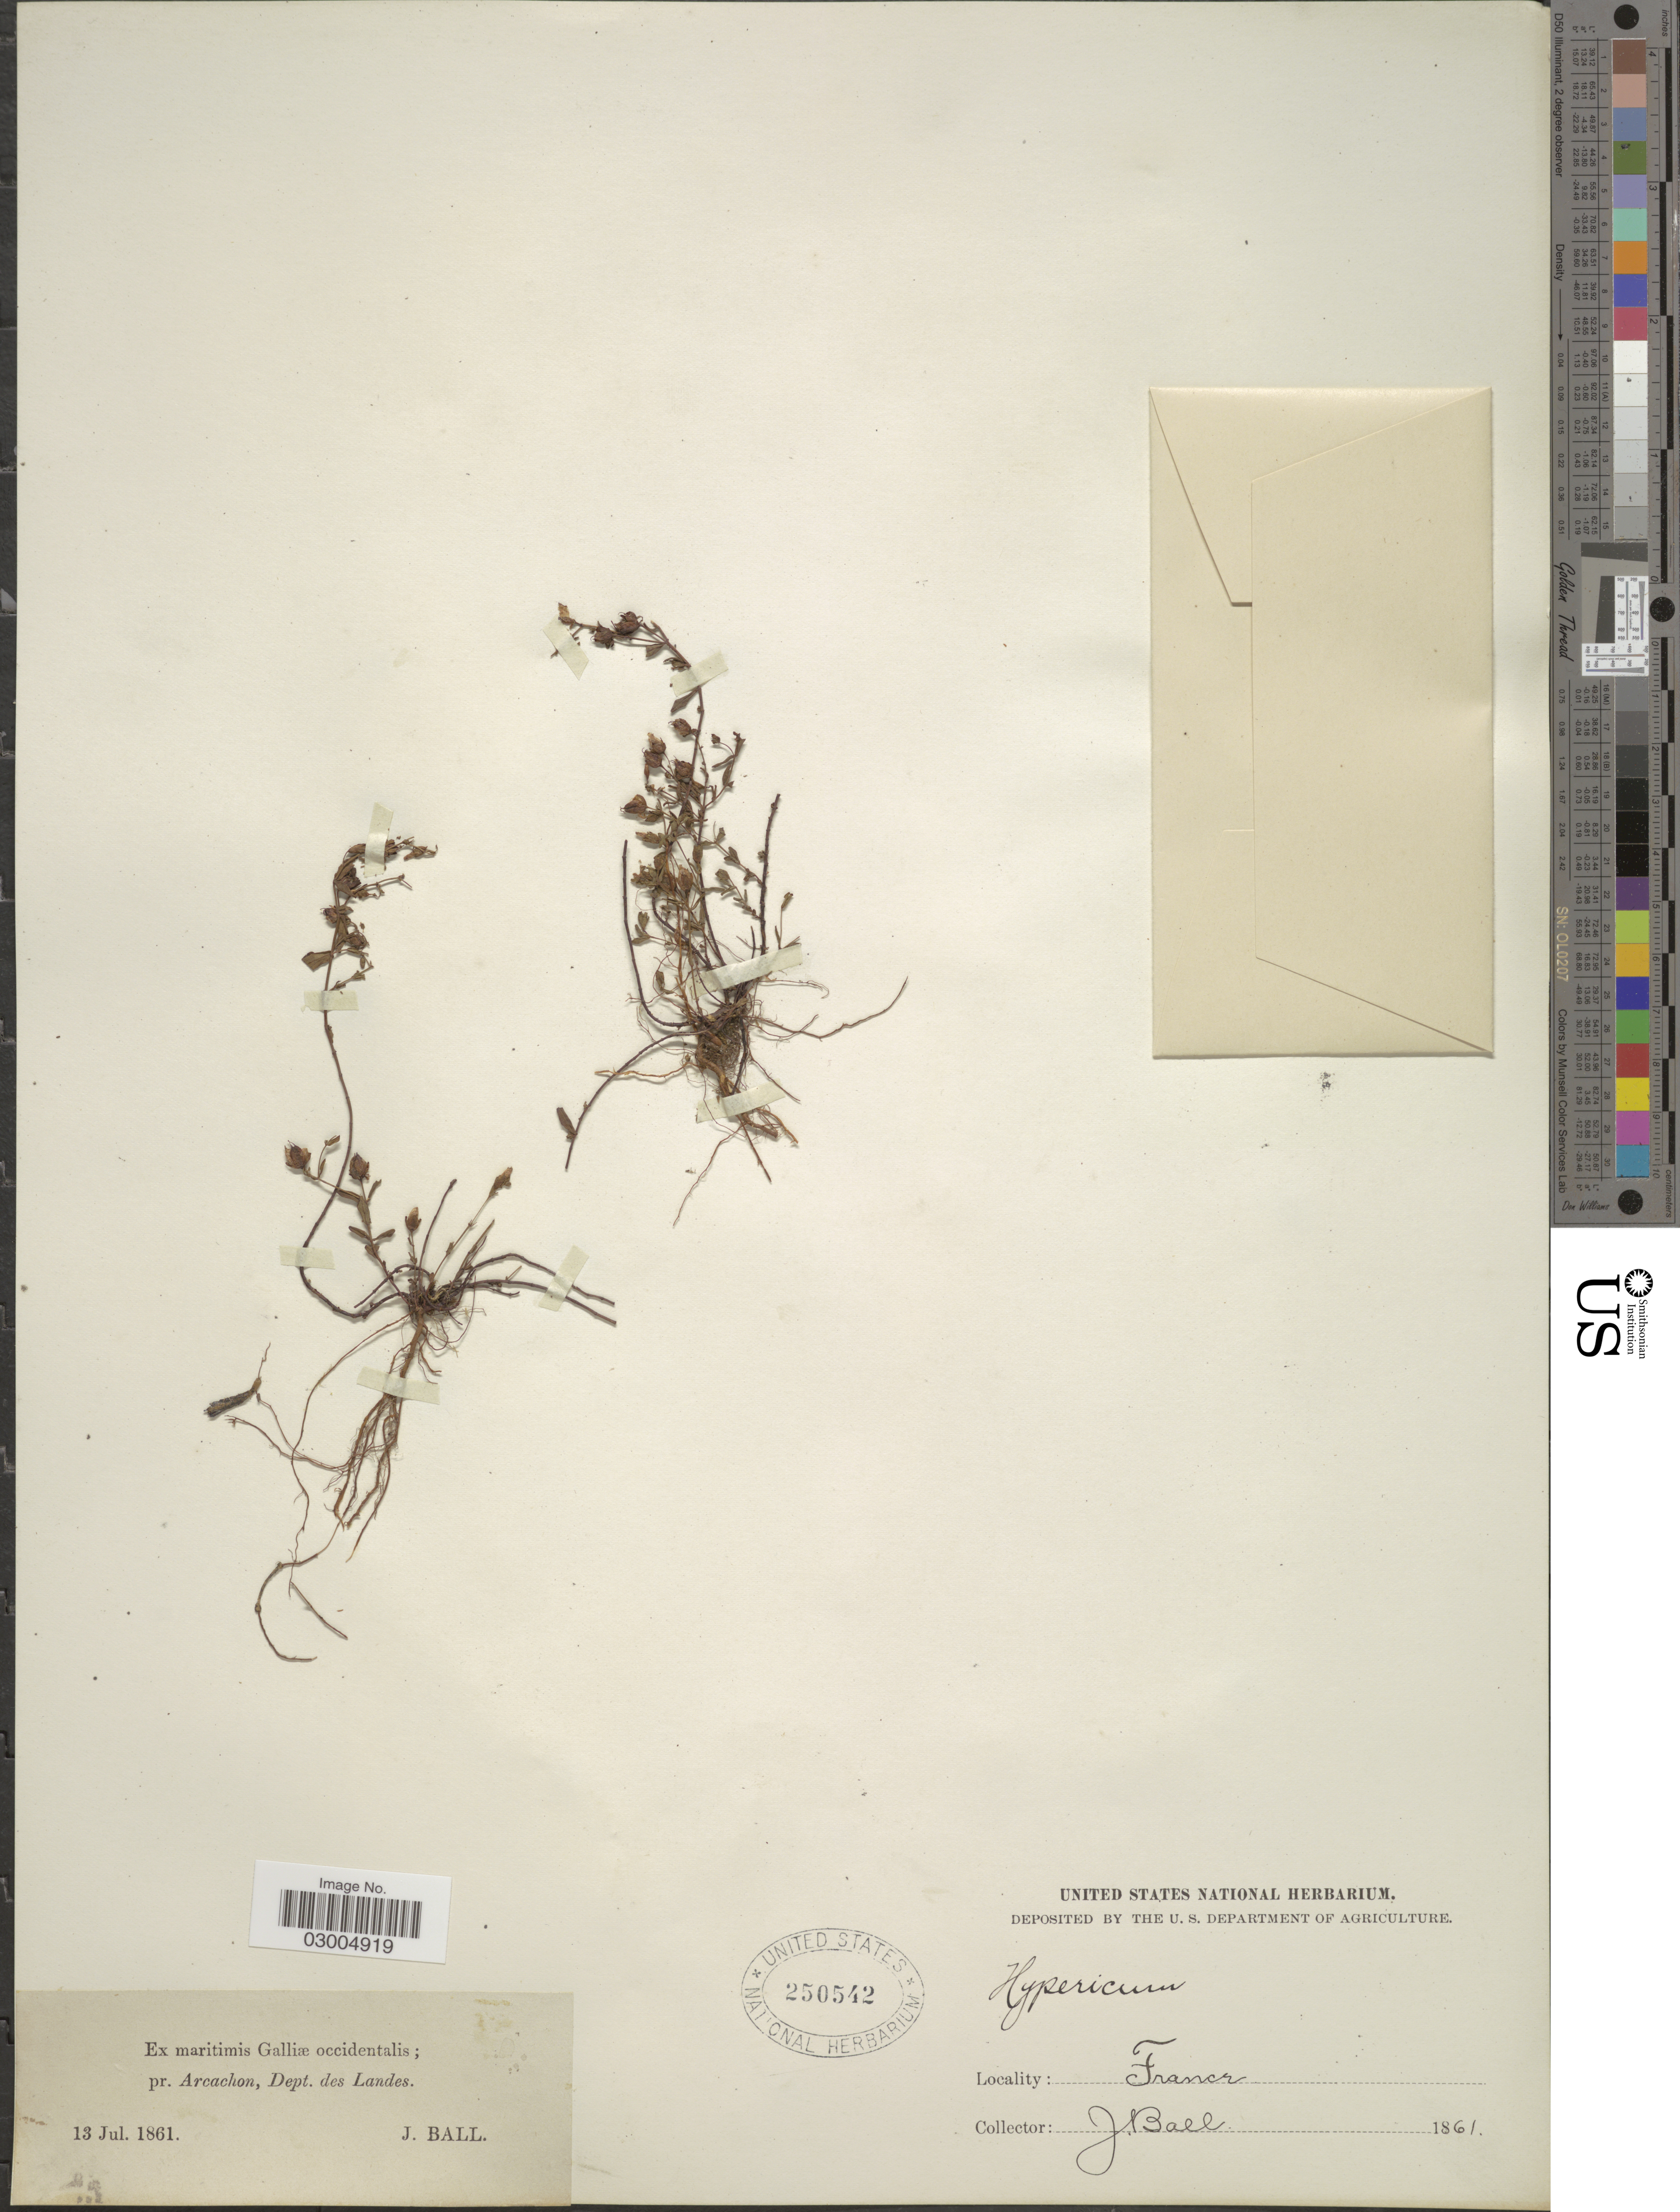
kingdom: Plantae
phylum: Tracheophyta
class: Magnoliopsida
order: Malpighiales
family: Hypericaceae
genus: Hypericum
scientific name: Hypericum sp.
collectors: J. Ball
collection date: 1861-07-13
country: France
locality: Ex maritimis Galliæ occidentalis; pr. Arcachon, Dept. des Landes.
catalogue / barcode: US 250542